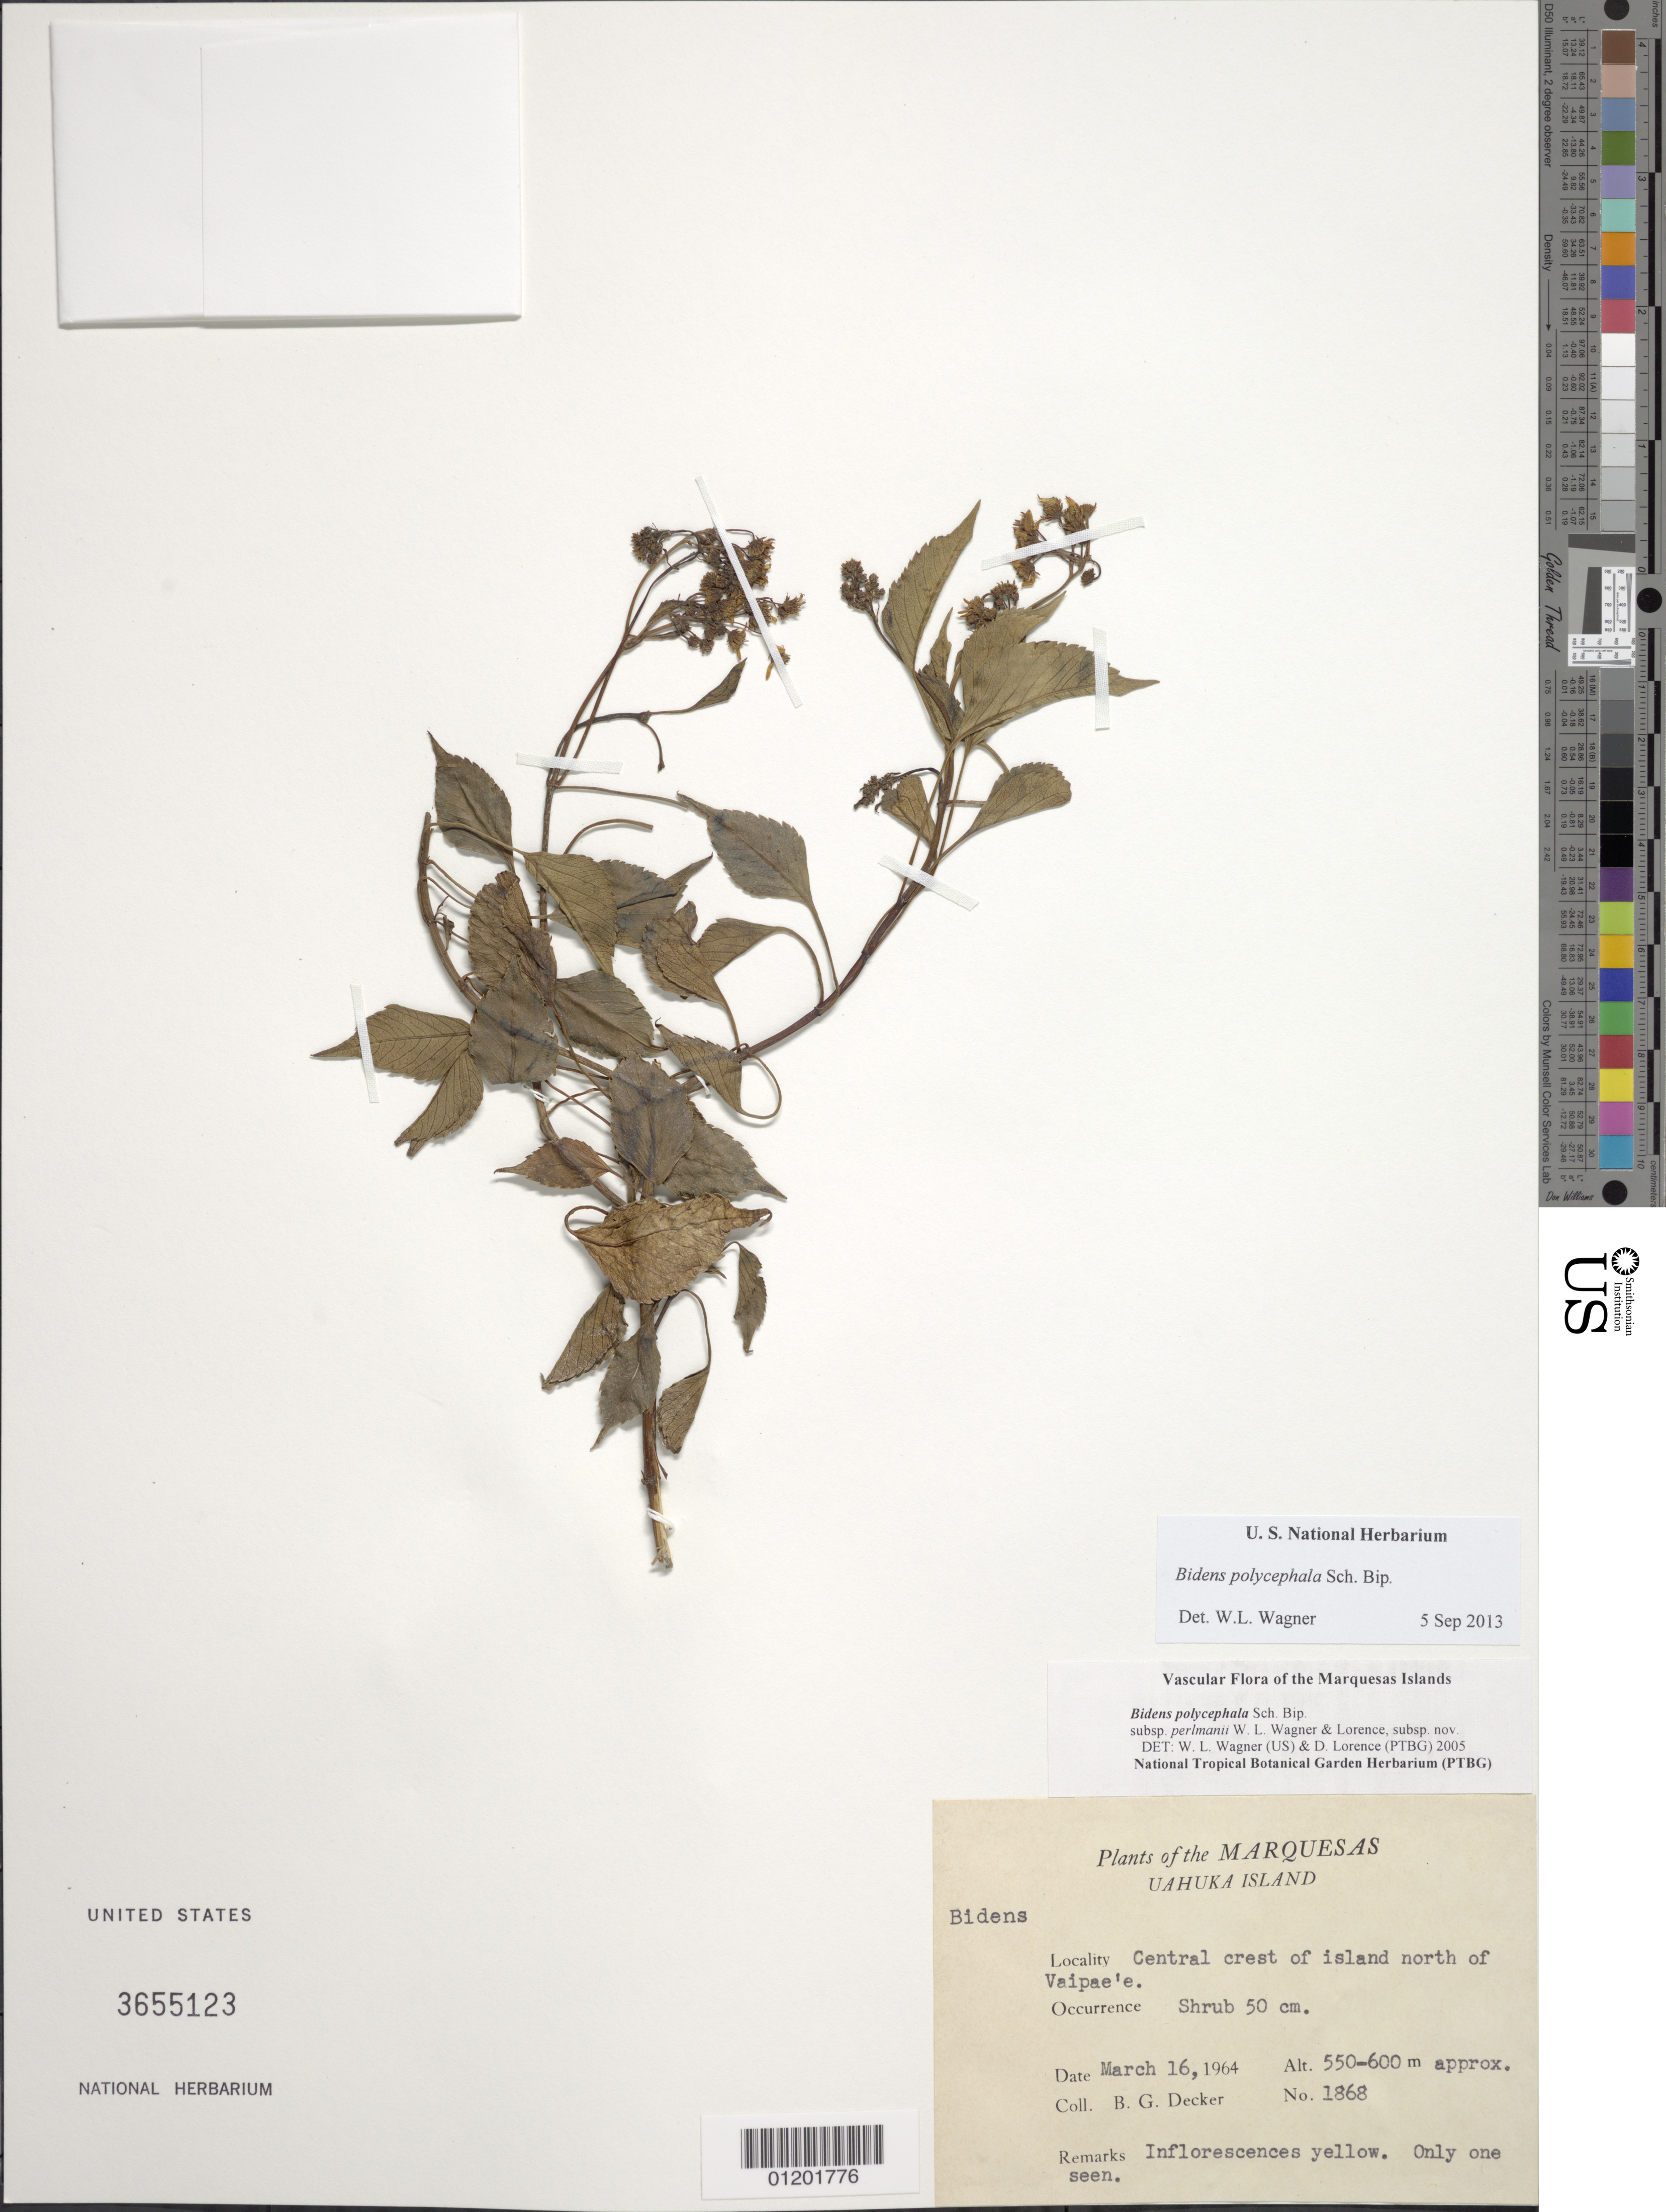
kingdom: Plantae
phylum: Tracheophyta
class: Magnoliopsida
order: Asterales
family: Asteraceae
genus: Bidens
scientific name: Bidens polycephala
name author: Sch. Bip.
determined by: Wagner, W. L., (BOT), Smithsonian Institution - National Museum of Natural History (UNITED STATES)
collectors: B. G. Decker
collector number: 1868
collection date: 1964-03-16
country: French Polynesia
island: Ua Huka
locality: central crest of island N of Vaipae'e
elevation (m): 550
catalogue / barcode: US 3655123